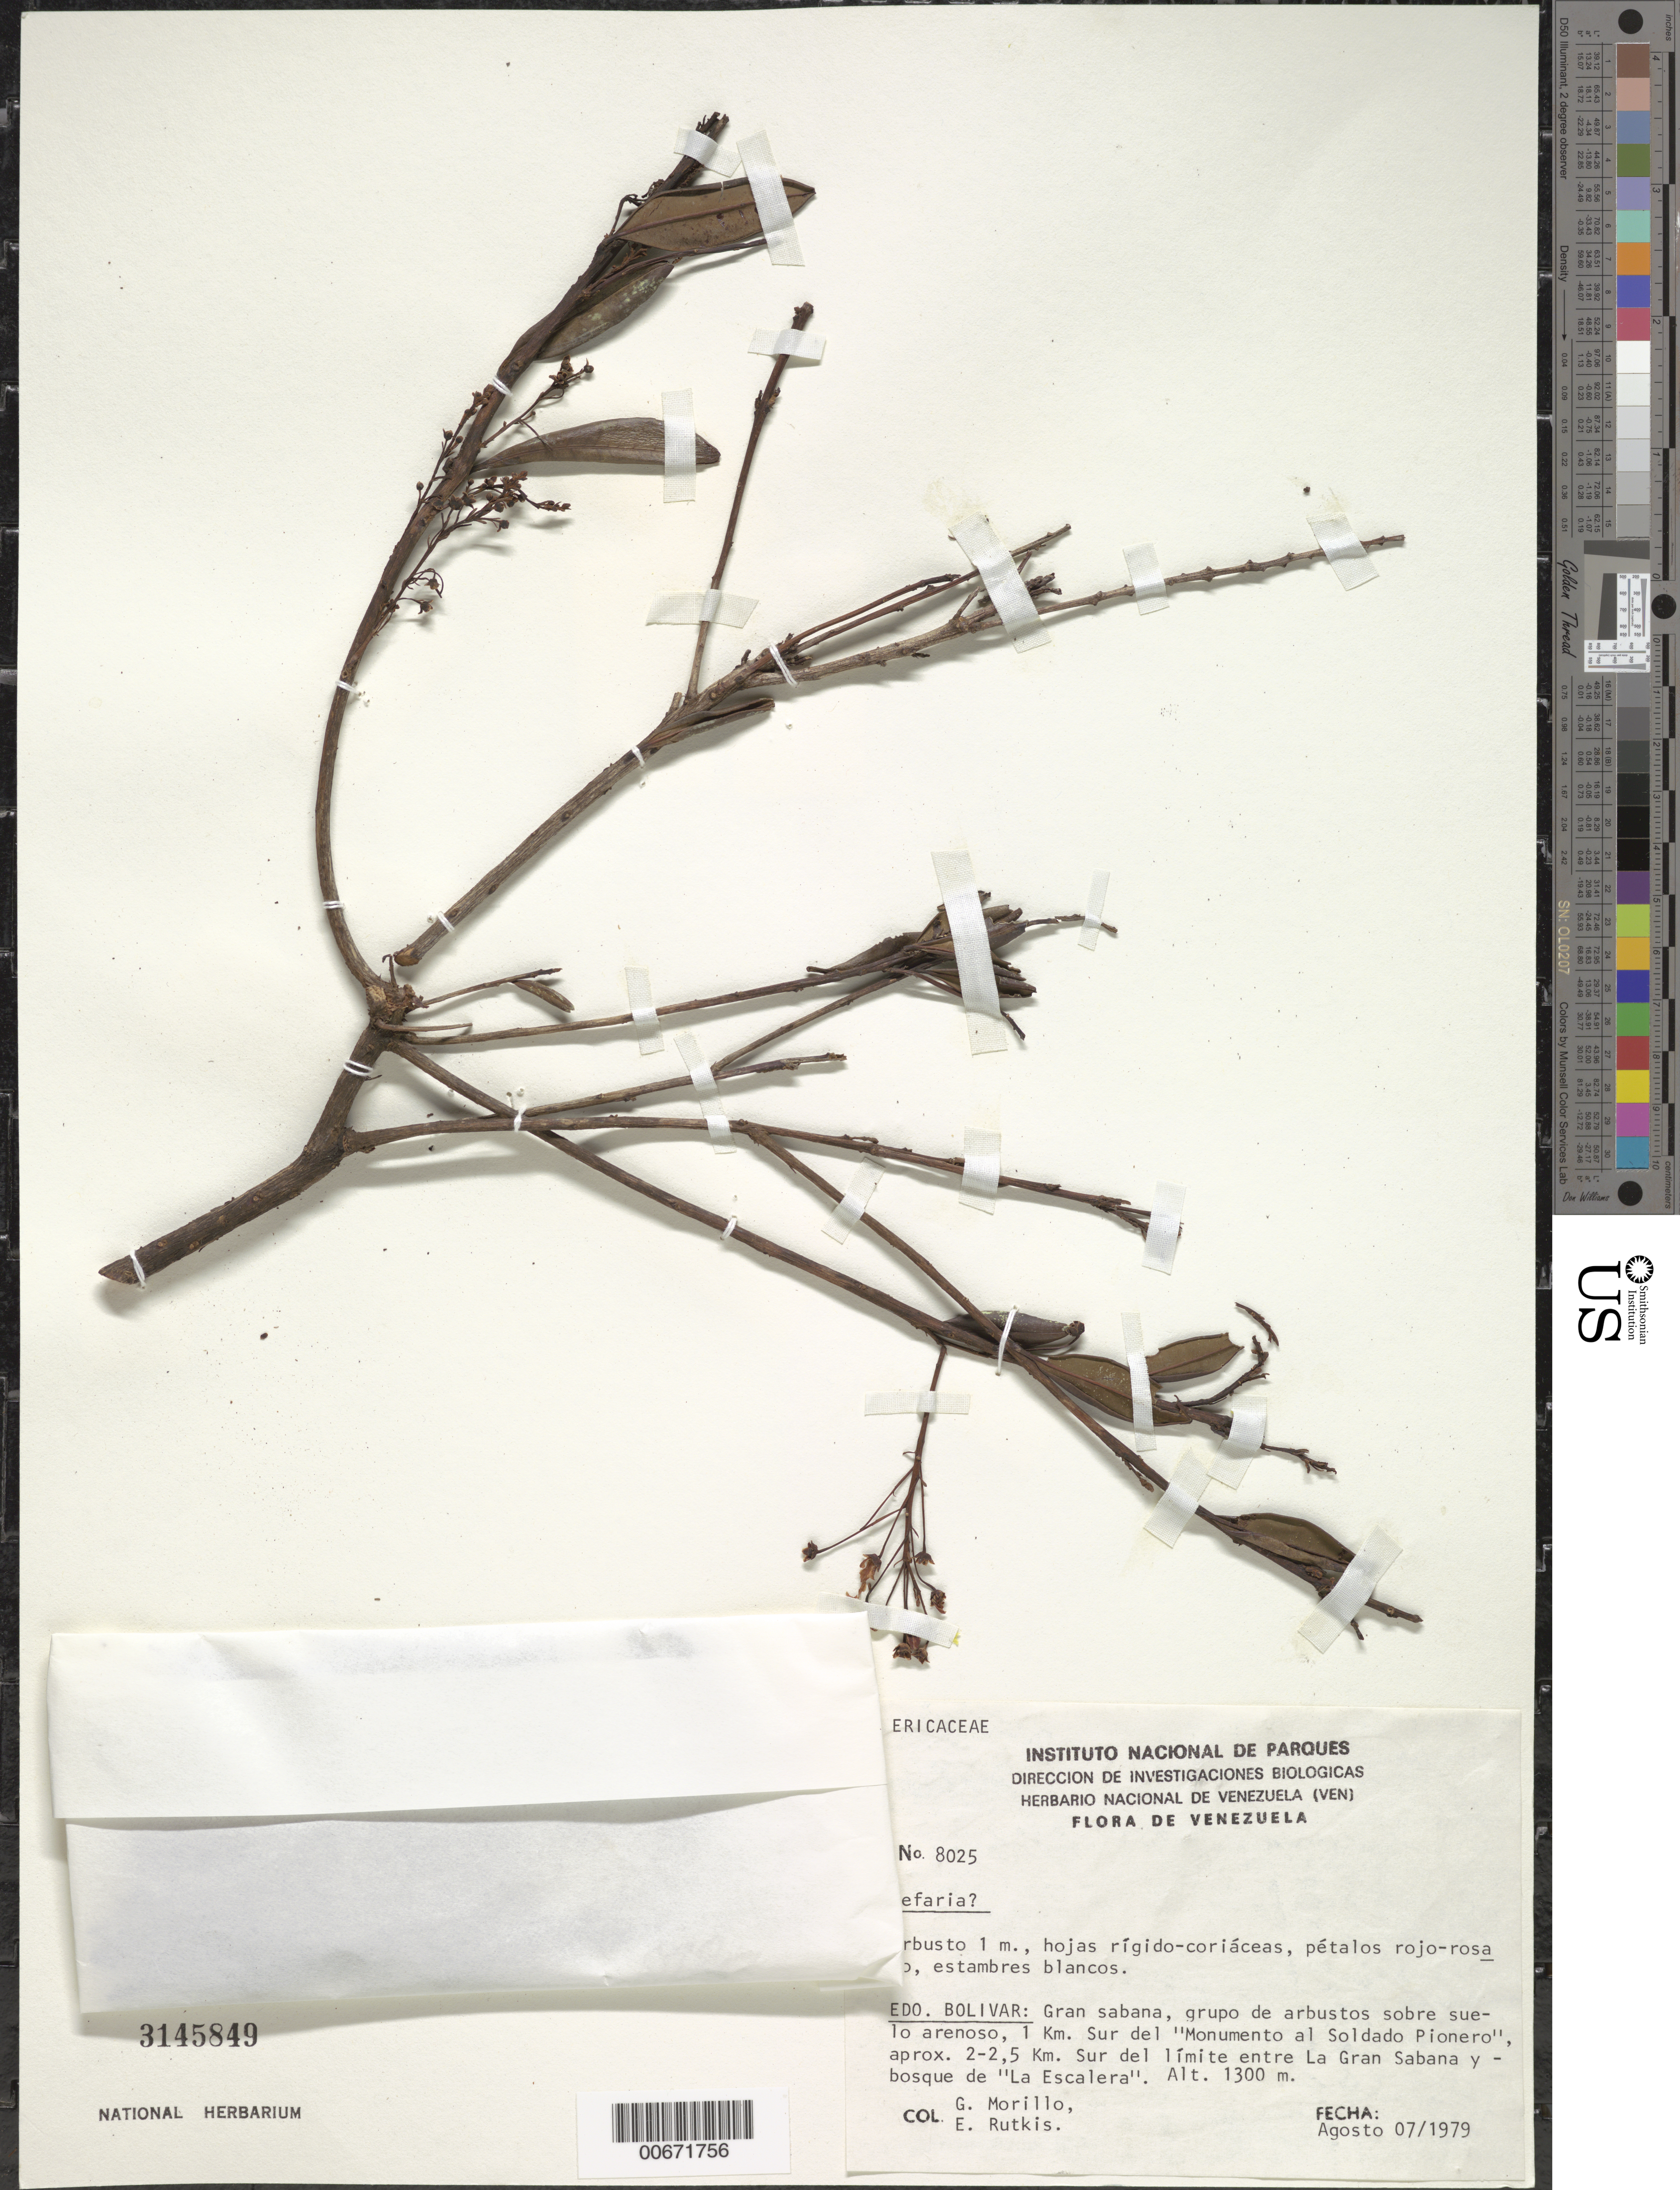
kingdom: Plantae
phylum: Tracheophyta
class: Magnoliopsida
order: Ericales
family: Ericaceae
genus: Bejaria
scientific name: Bejaria sp.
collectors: G. Morillo & E. Rutkis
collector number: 8025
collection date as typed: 7-Aug-79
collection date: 1979-08-07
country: Venezuela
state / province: Bolívar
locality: Gran Sabana, 1 km sur del "Monumento al Soldado Pionero"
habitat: Grupo de arbustos sobre suelo arenoso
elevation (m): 1300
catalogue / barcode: US 3145849